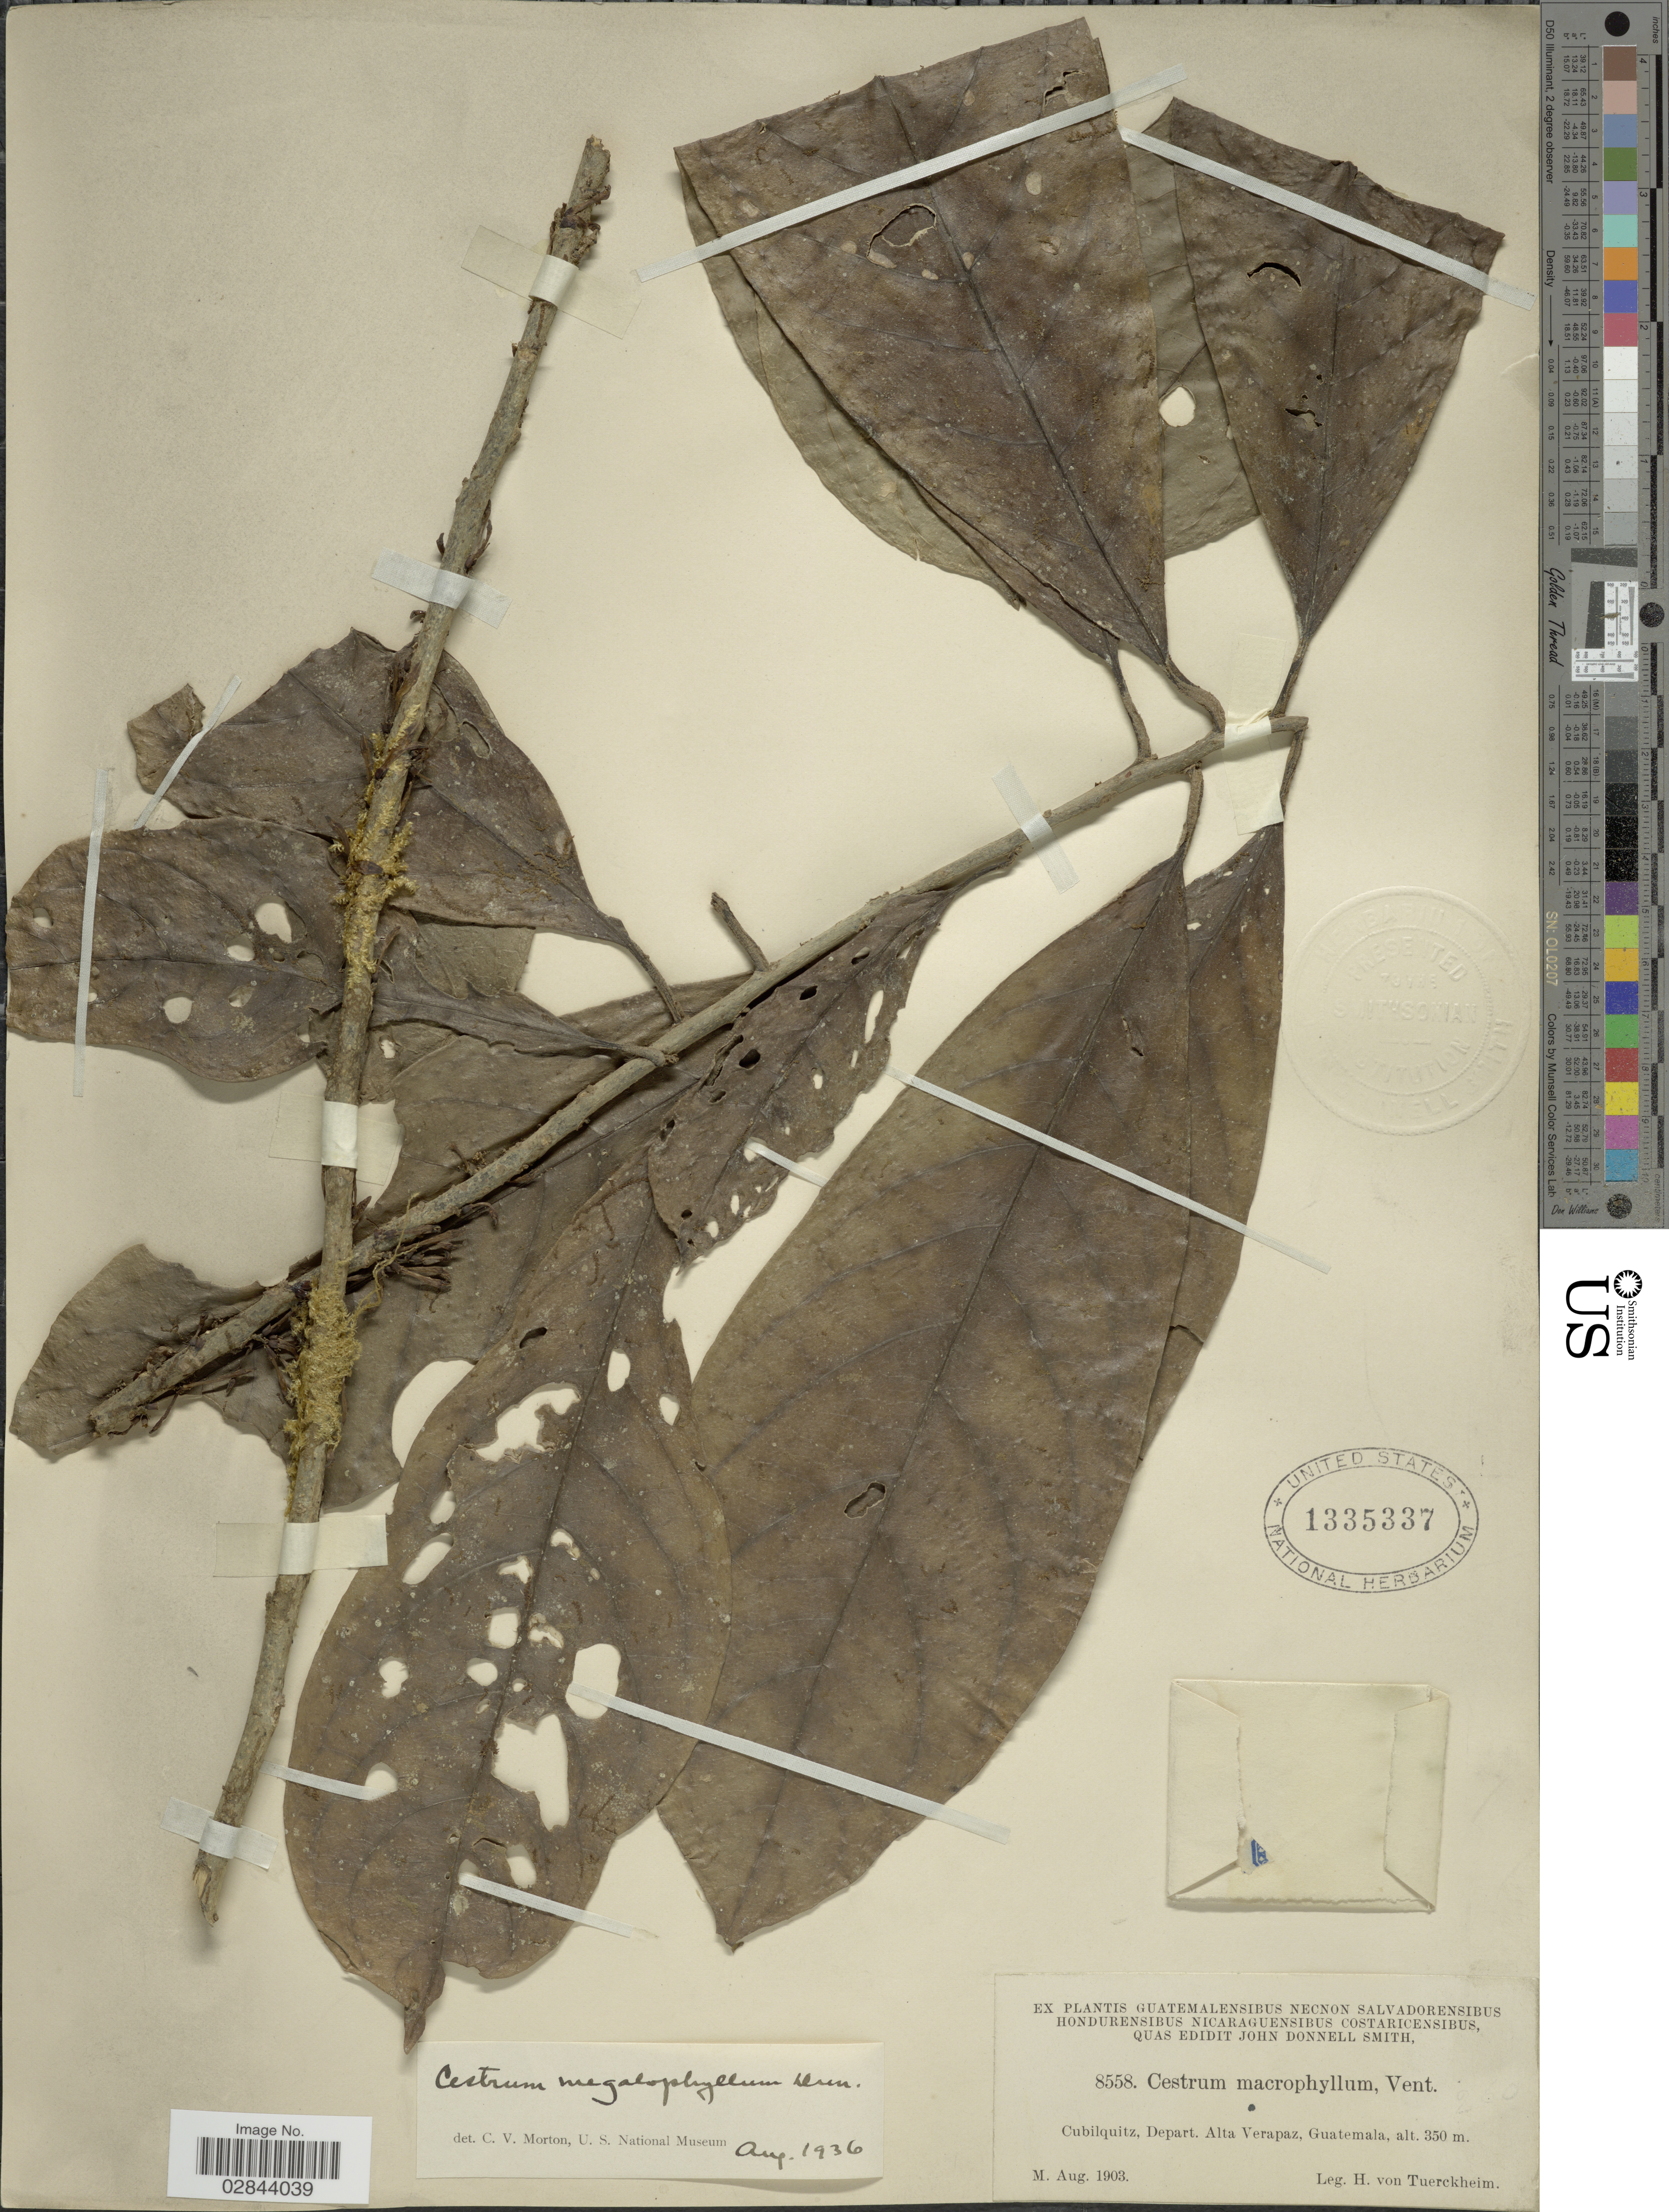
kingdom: Plantae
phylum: Tracheophyta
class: Magnoliopsida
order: Solanales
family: Solanaceae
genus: Cestrum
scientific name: Cestrum schlechtendahlii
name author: G. Don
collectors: H. von Türckheim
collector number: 8558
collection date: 1903-08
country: Guatemala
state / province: Alta Verapaz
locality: Cubilquitz, Depart. Alta Verapaz.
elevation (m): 350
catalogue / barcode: US 1335337